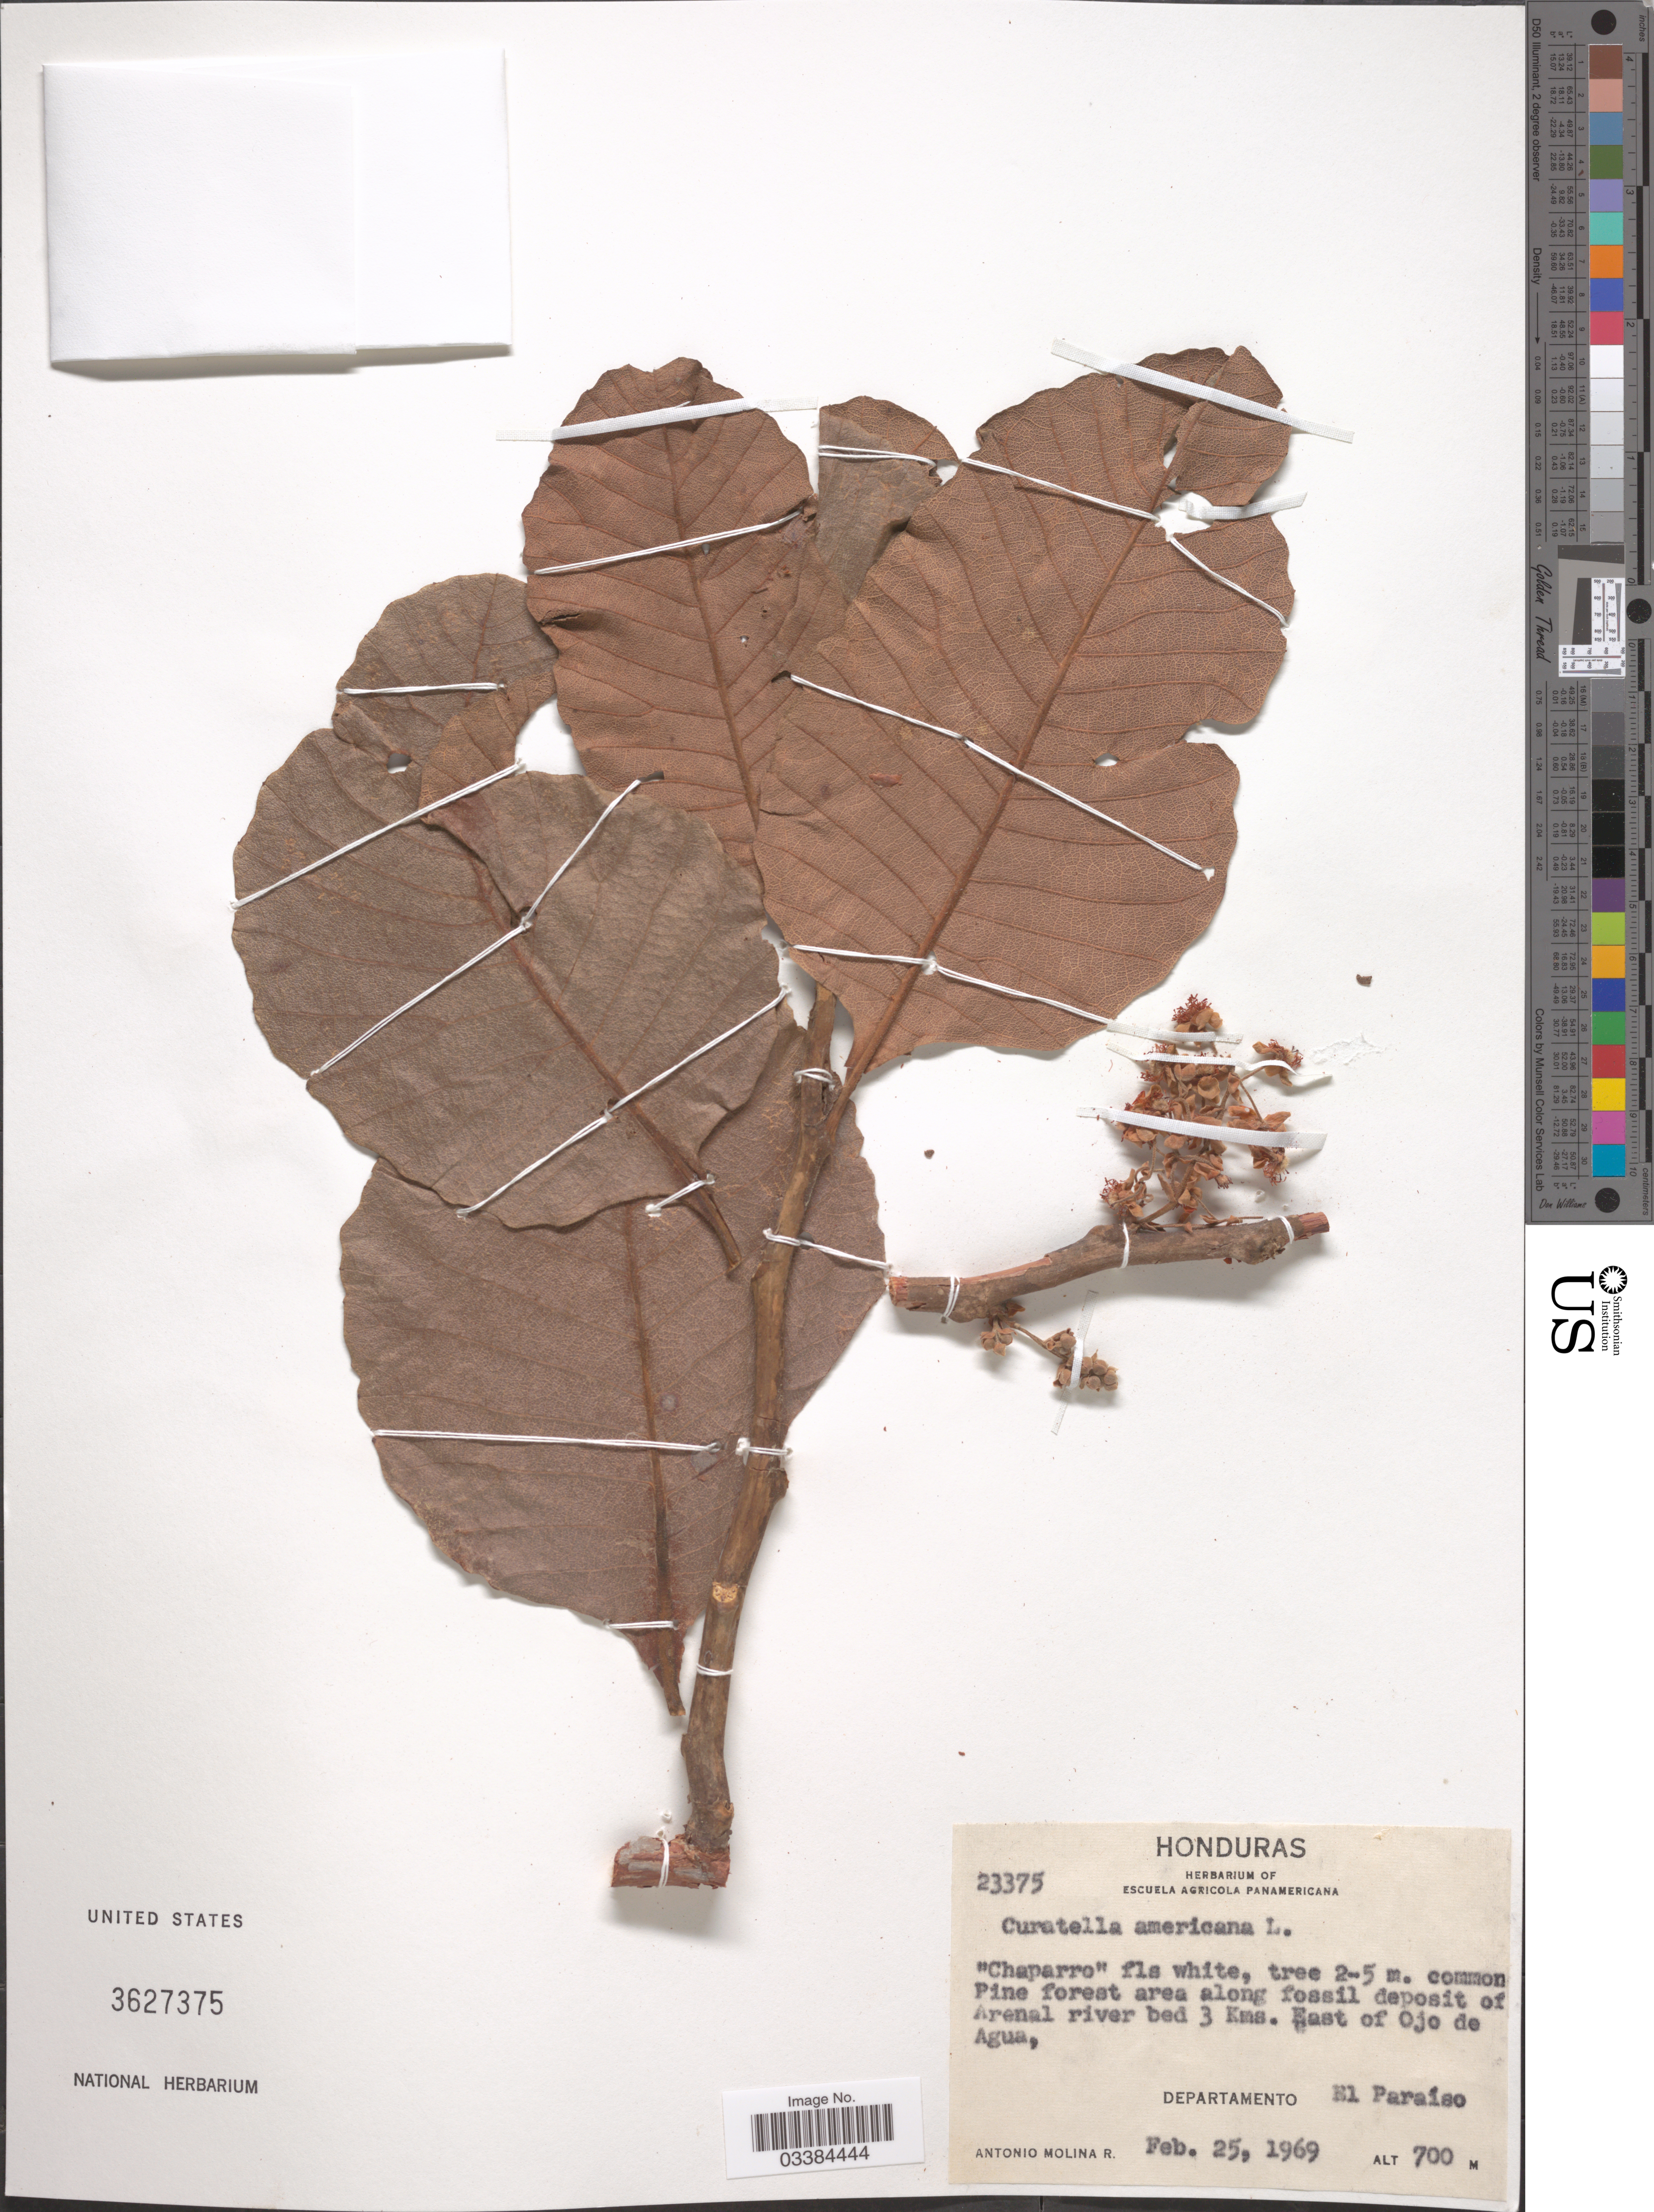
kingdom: Plantae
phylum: Tracheophyta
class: Magnoliopsida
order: Dilleniales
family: Dilleniaceae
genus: Curatella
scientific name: Curatella americana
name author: L.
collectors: A. Molina R.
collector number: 23375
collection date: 1969-02-25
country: Honduras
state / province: El Paraíso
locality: Common Pine forest area along fossil deposit of Arenal river bed 3 Kms. East of Ojo de Agua, Departamento El Paraíso.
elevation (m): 700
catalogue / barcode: US 3627375